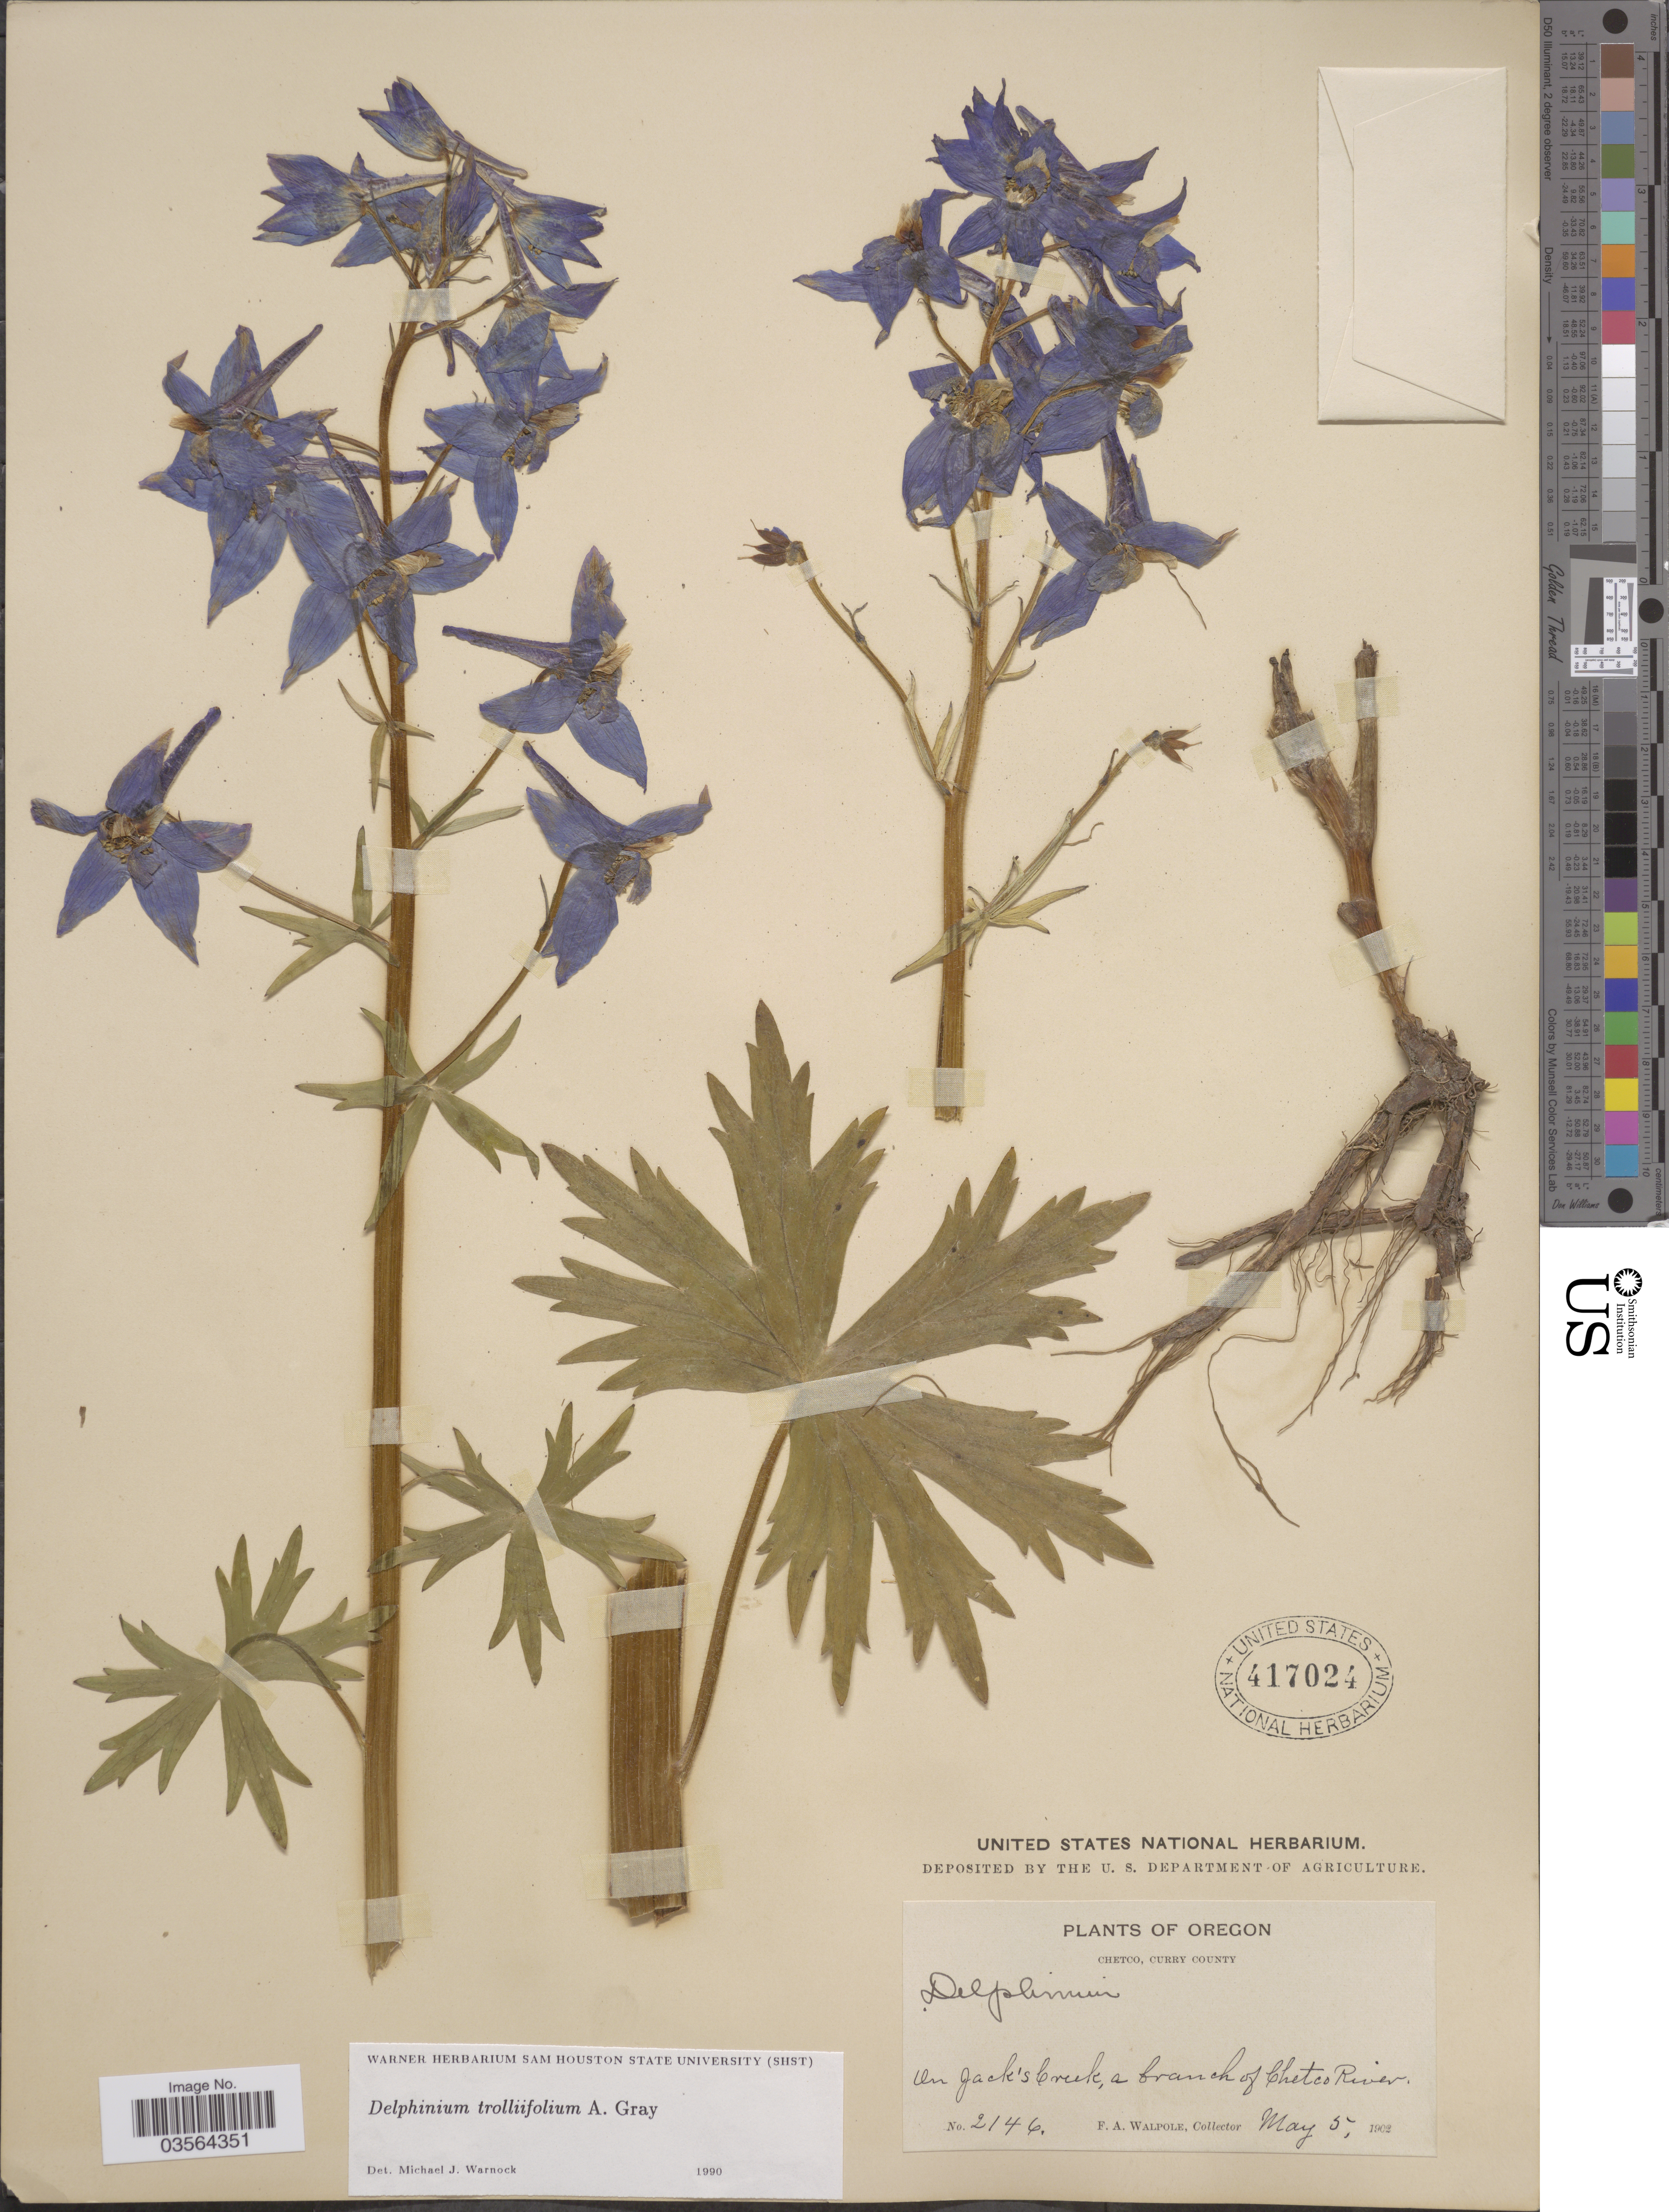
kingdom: Plantae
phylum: Tracheophyta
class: Magnoliopsida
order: Ranunculales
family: Ranunculaceae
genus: Delphinium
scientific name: Delphinium trolliifolium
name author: A. Gray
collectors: F. Walpole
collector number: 2146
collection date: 1902-05-05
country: United States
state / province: Oregon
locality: Chetco, Curry County. On Jack's Creek, a branch of Chetco River.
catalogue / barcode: US 417024